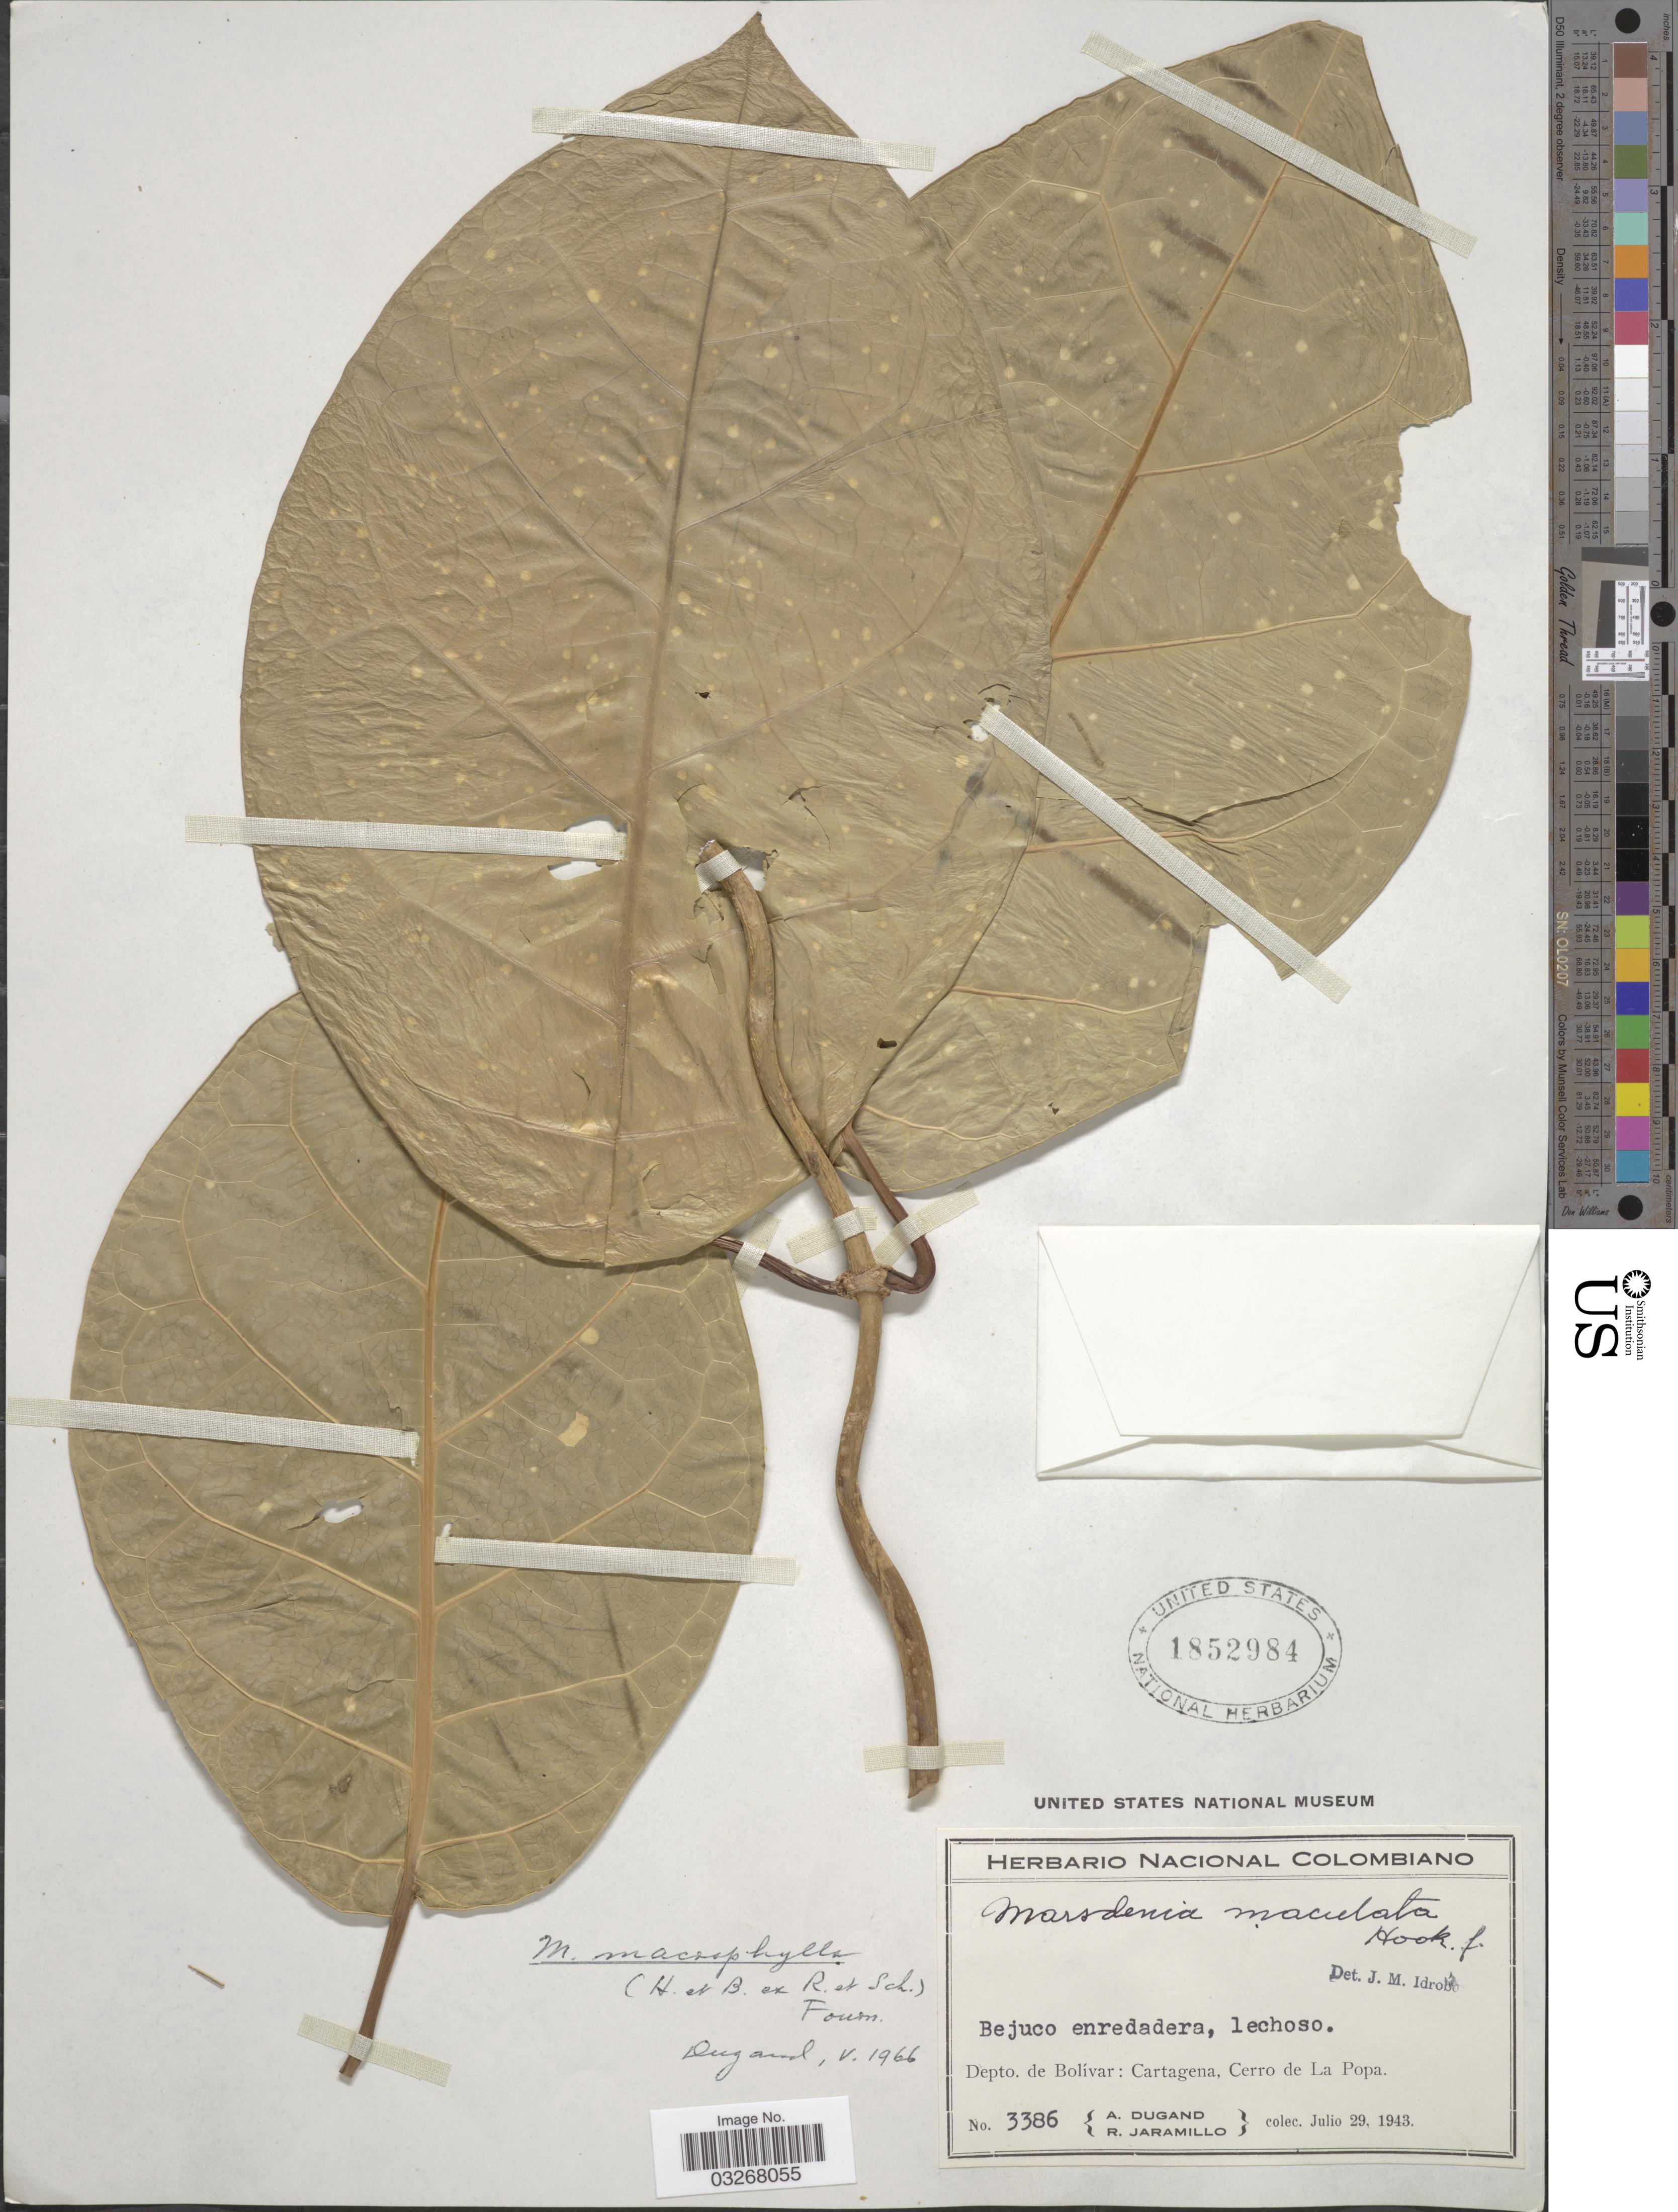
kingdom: Plantae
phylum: Tracheophyta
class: Magnoliopsida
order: Gentianales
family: Apocynaceae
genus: Marsdenia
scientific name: Marsdenia macrophylla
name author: (Humb. & Bonpl. ex Schult.) E. Fourn.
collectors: A. Dugand & R. Jaramillo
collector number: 3386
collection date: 1943-07-29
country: Colombia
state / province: Bolívar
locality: Depto. de Bolívar: Cartagena, Cerro de La Popa.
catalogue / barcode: US 1852984